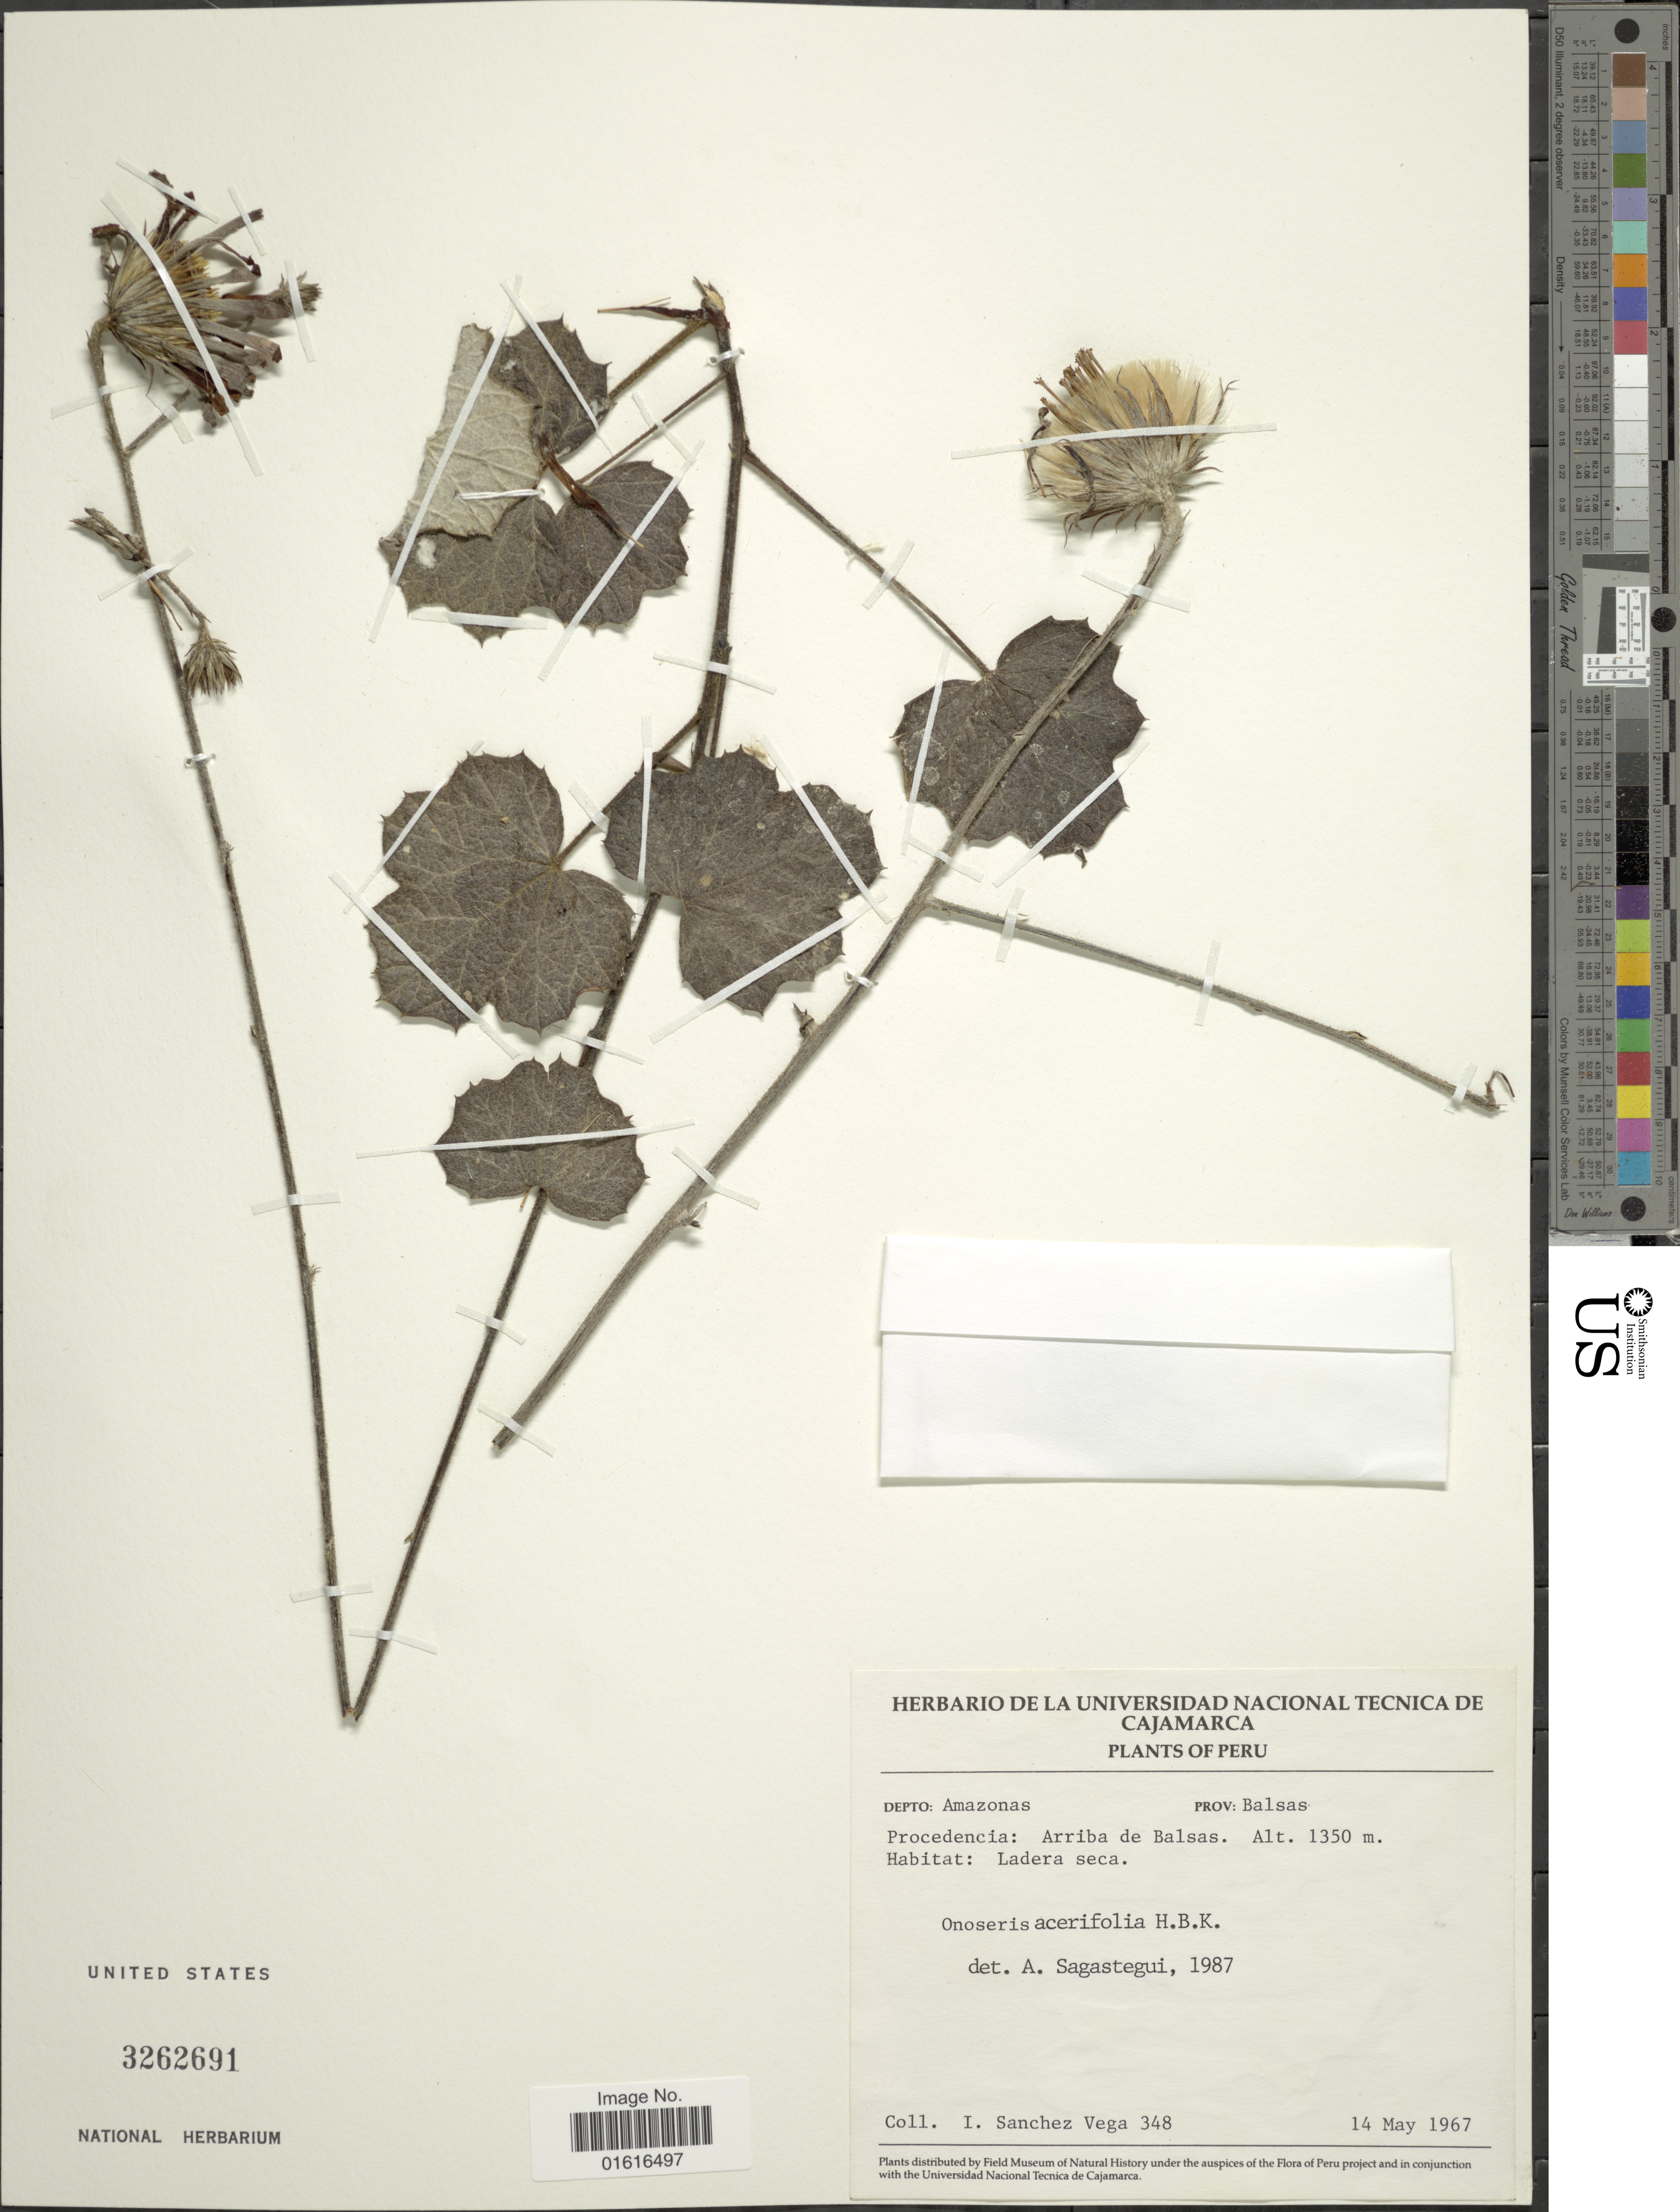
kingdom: Plantae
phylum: Tracheophyta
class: Magnoliopsida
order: Asterales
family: Asteraceae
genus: Onoseris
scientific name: Onoseris acerifolia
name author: Kunth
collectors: I. Sánchez Vega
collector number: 348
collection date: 1967-05-14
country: Peru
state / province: Amazonas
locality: Prov. Balsas, procedencia: Arriba de Balsas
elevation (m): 1350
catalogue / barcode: US 3262691